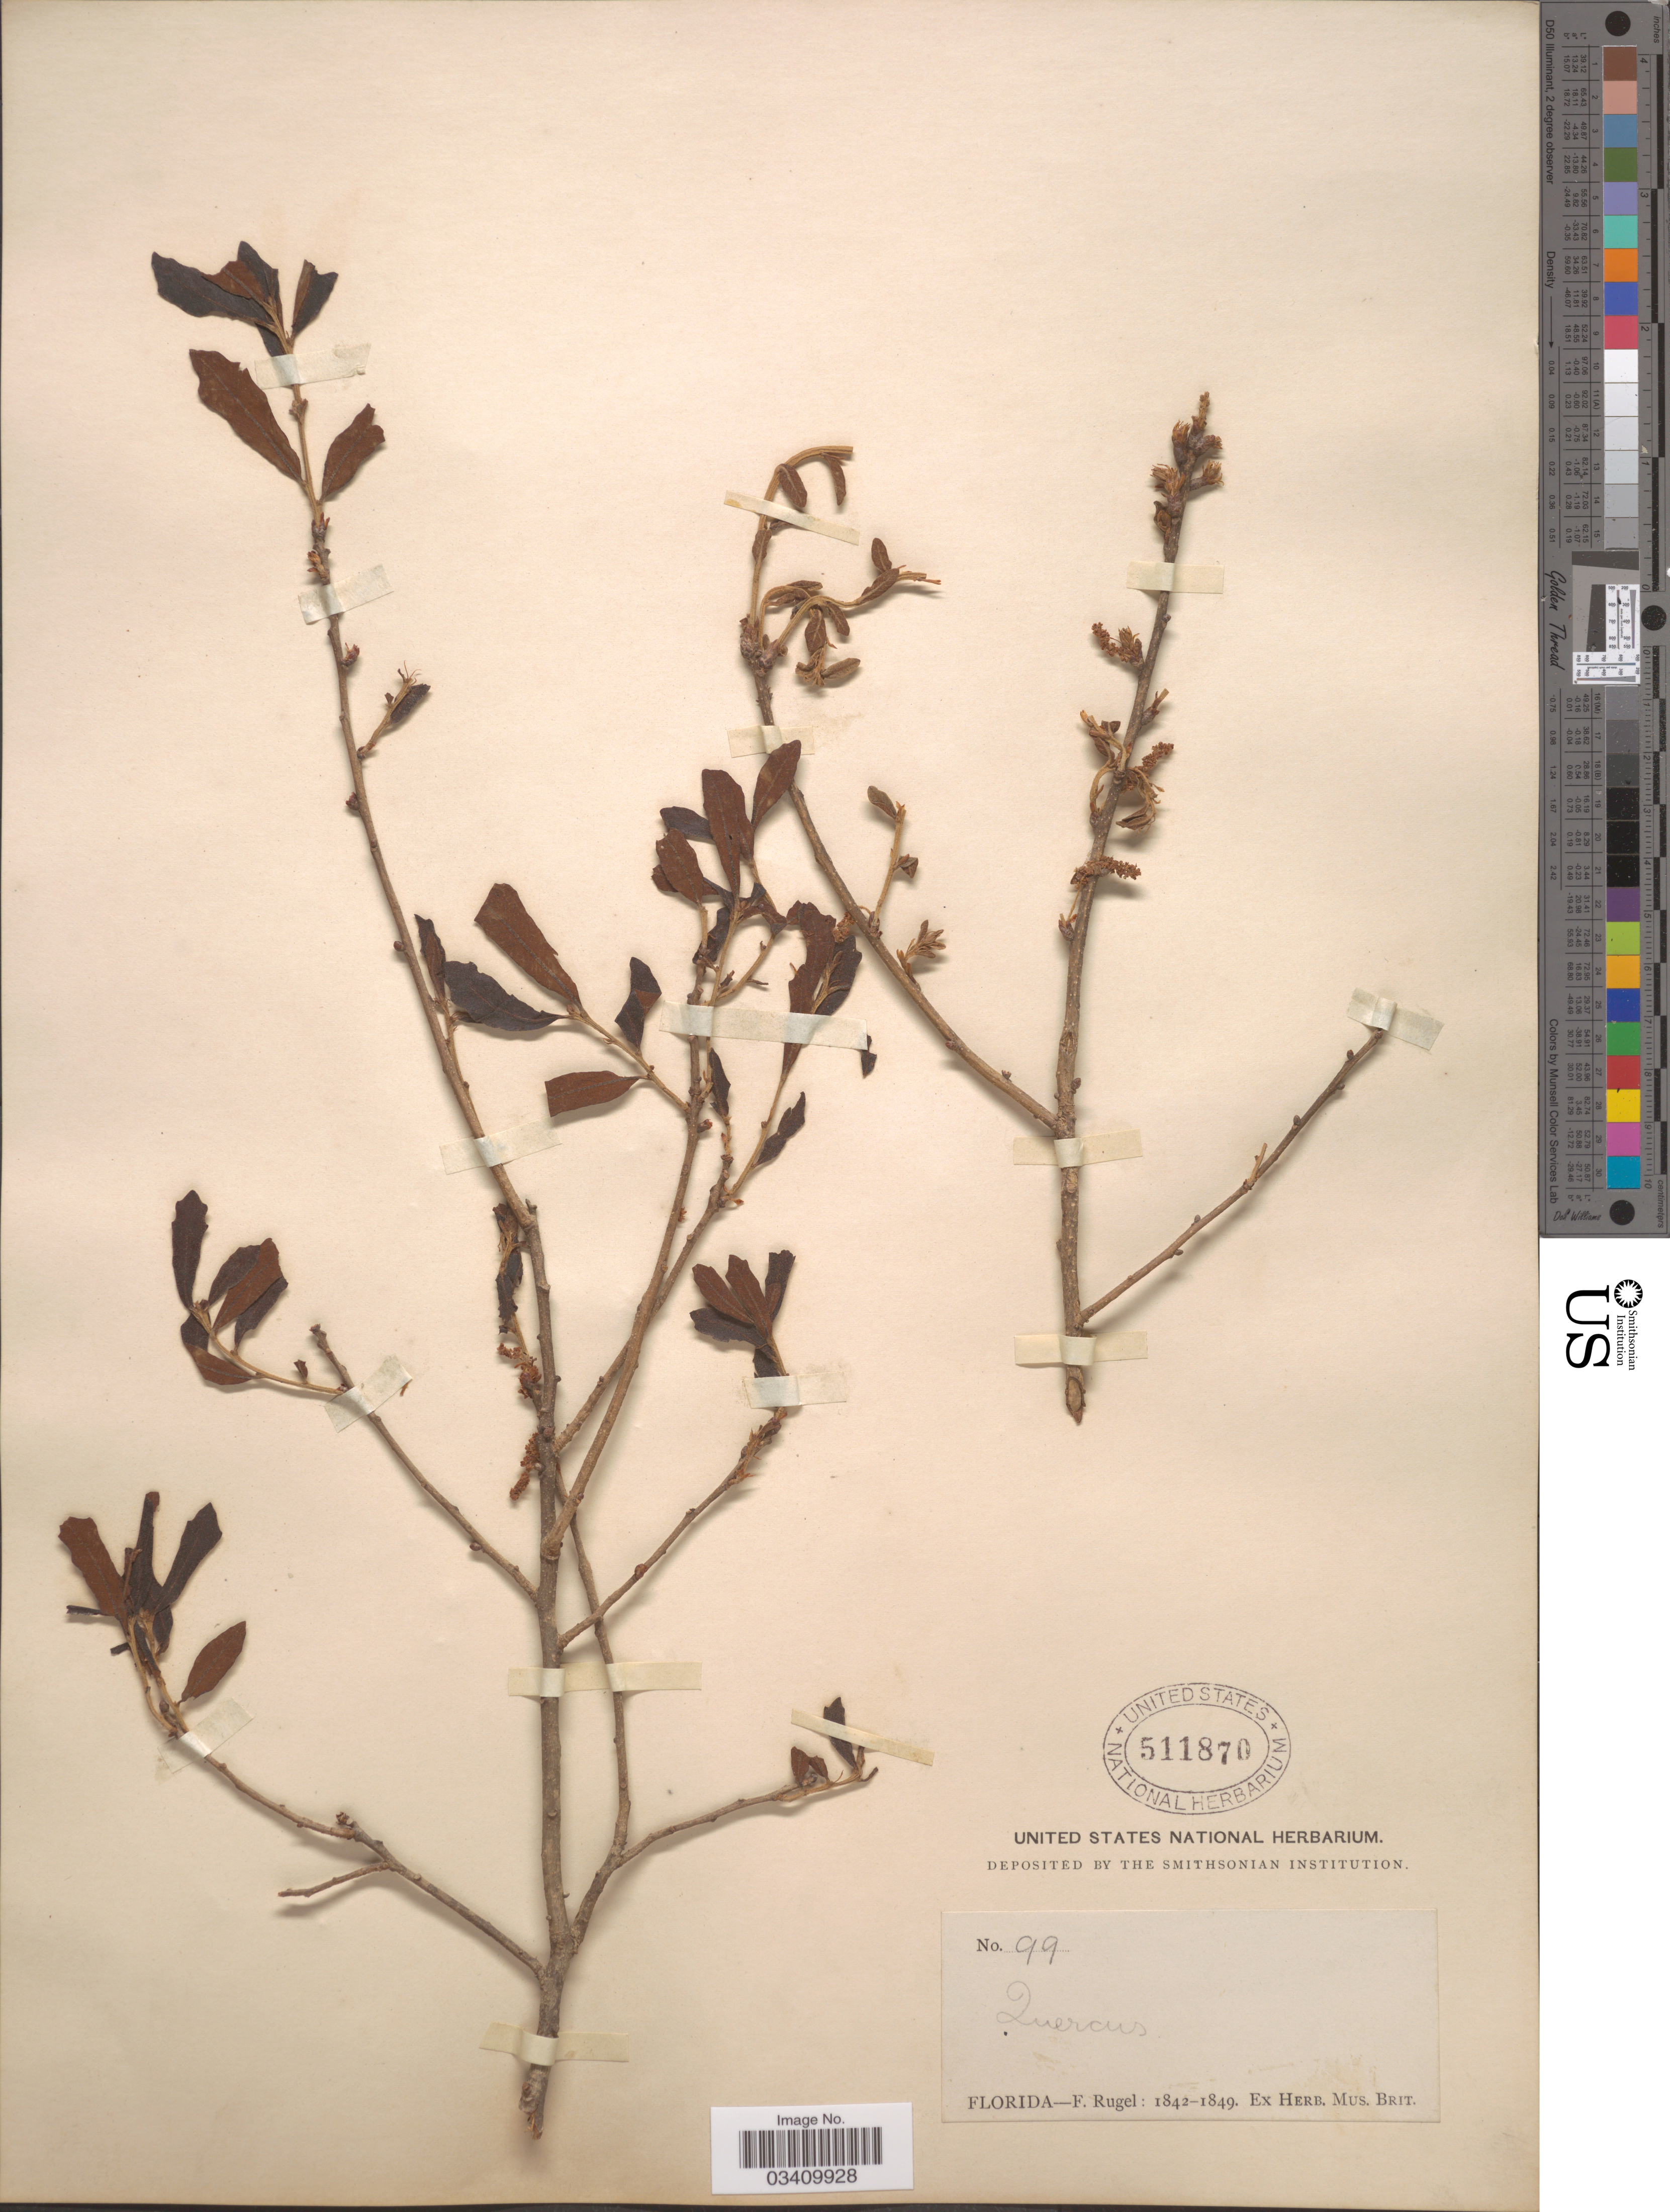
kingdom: Plantae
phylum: Tracheophyta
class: Magnoliopsida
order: Fagales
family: Fagaceae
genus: Quercus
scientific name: Quercus sp.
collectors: F. Rugel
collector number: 99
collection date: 1842/1849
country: United States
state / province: Florida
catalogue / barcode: US 511870